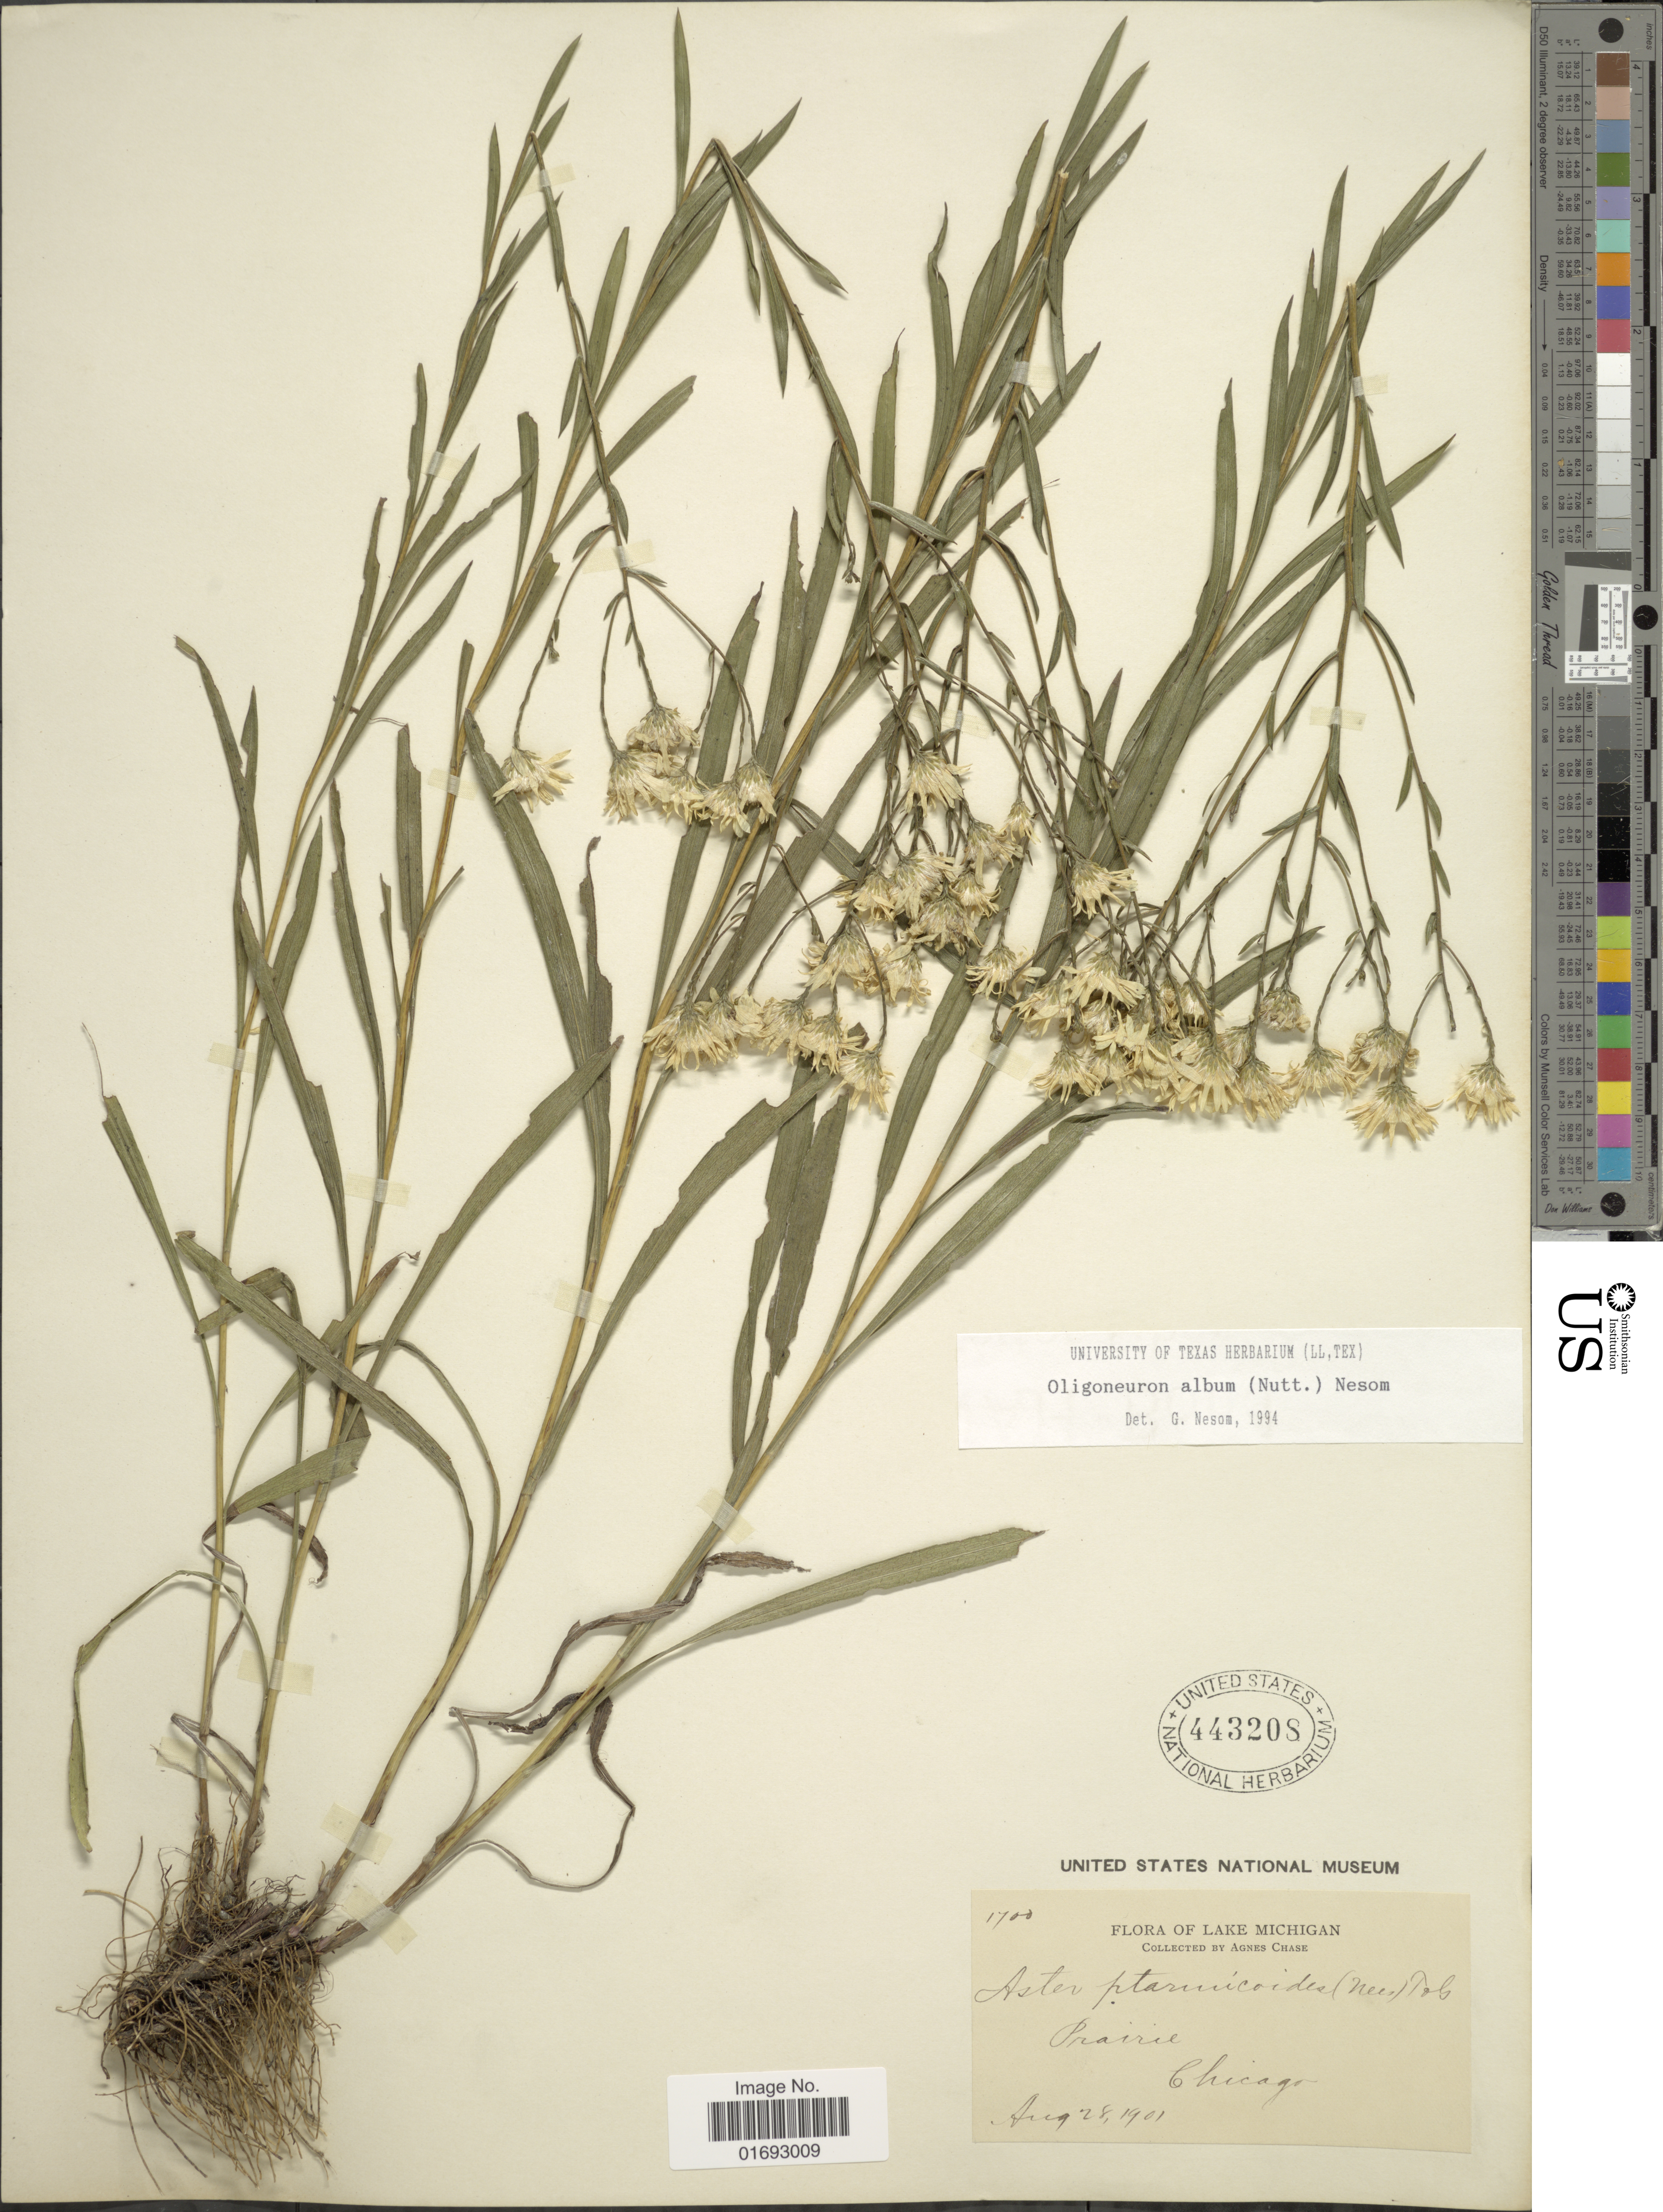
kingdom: Plantae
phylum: Tracheophyta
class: Magnoliopsida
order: Asterales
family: Asteraceae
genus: Oligoneuron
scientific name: Oligoneuron album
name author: (Nutt.) G.L. Nesom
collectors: A. Chase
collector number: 1700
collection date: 1901-08-28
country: United States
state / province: Illinois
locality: Lake Michigan, Prairie Chicago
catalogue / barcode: US 443208